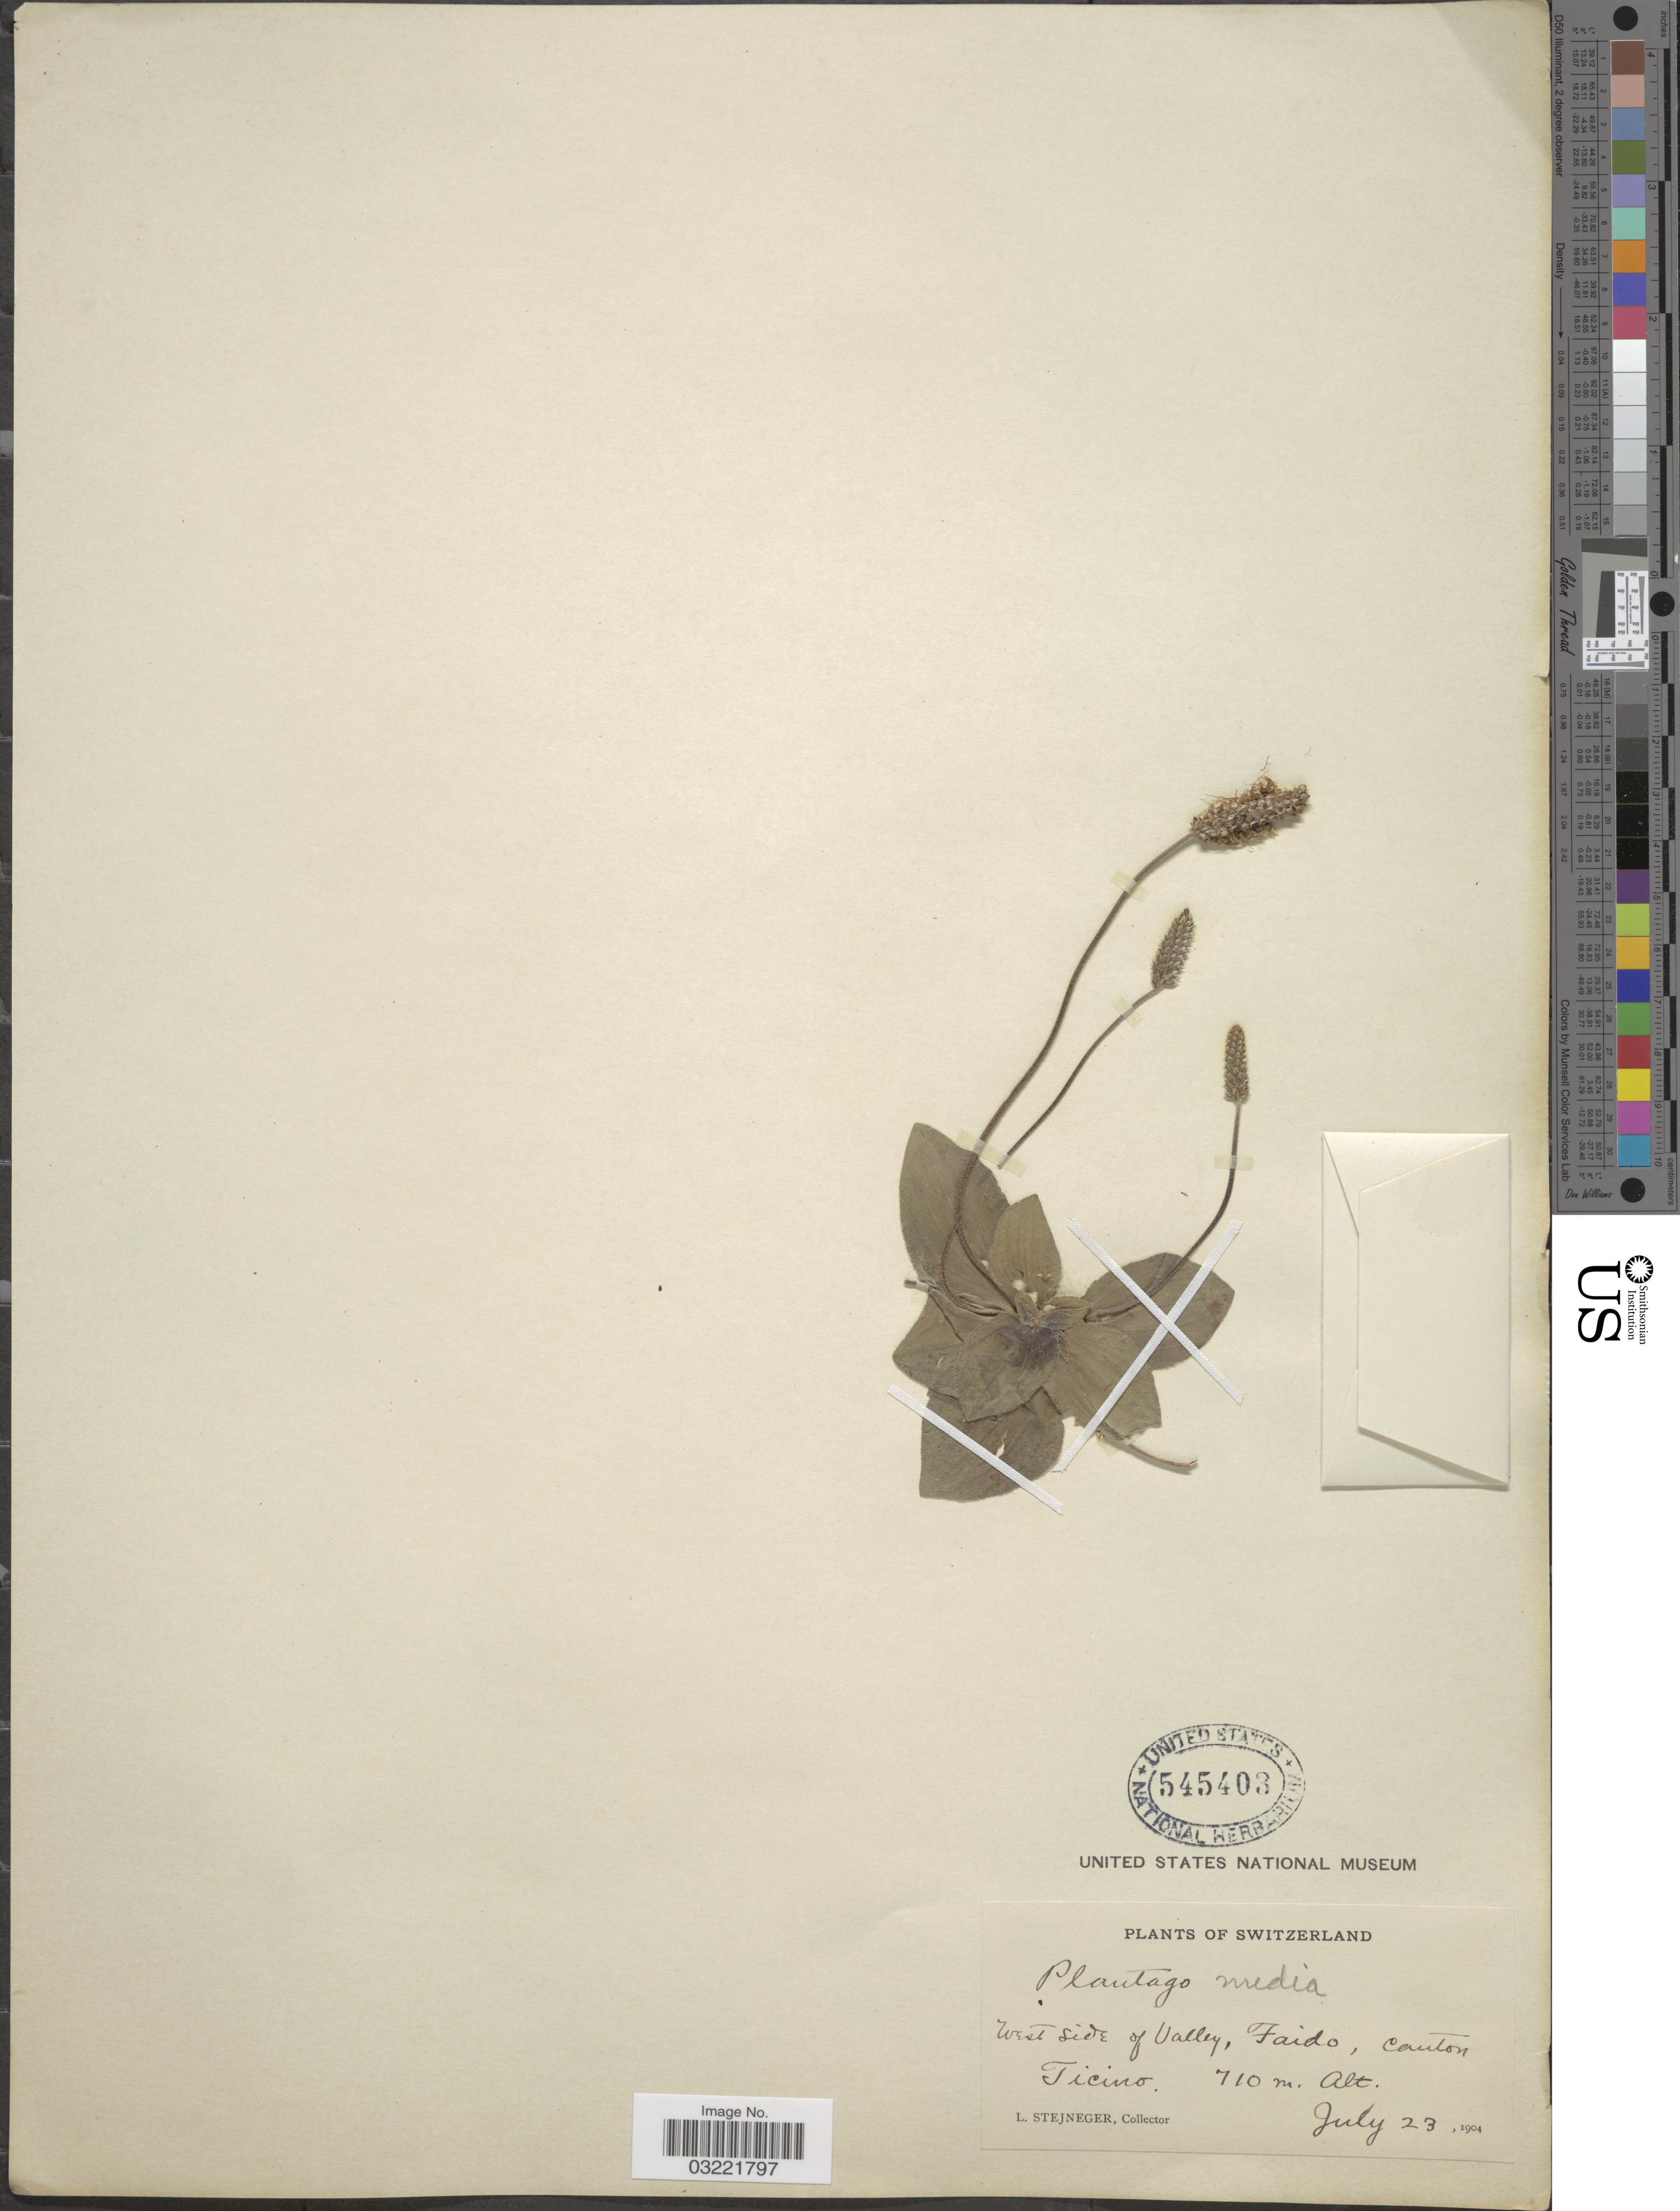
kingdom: Plantae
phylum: Tracheophyta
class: Magnoliopsida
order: Lamiales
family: Plantaginaceae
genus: Plantago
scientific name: Plantago media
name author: L.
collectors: L. Stejneger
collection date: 1904-07-23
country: Switzerland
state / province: Ticino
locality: West side of valley, Faido, canton Ticino.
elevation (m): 710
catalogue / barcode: US 545403